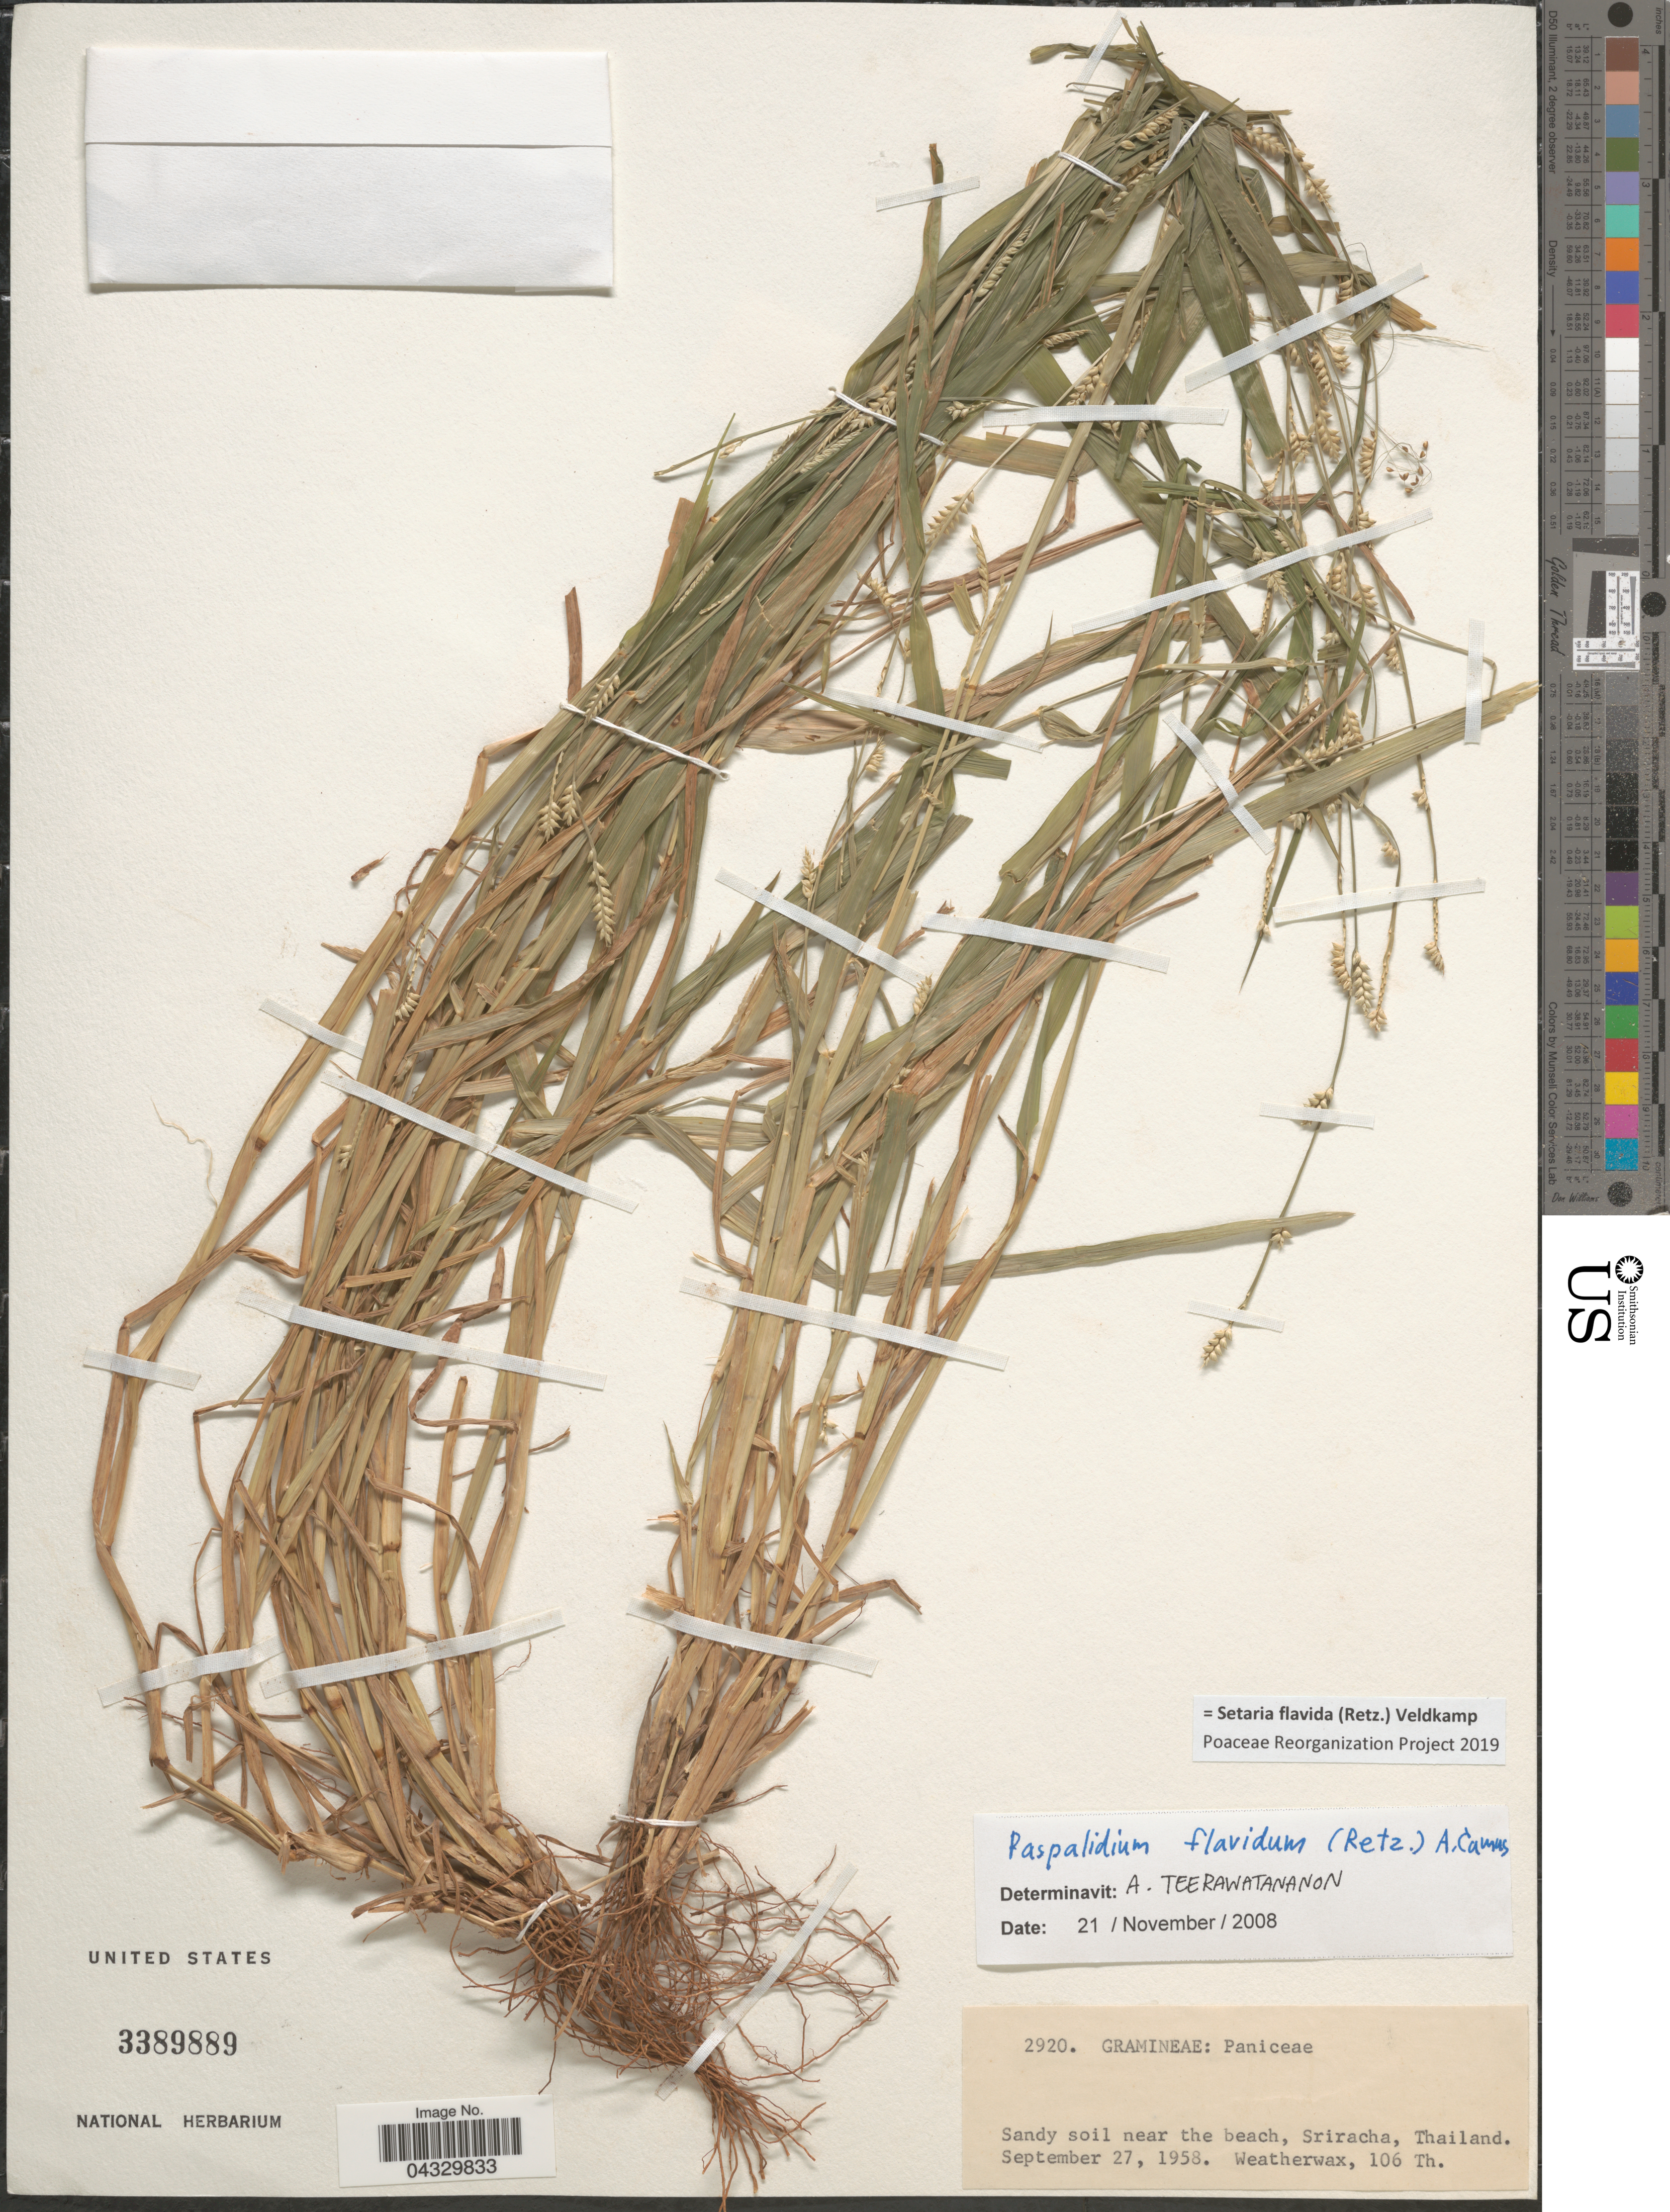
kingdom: Plantae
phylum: Tracheophyta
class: Liliopsida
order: Poales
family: Poaceae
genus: Setaria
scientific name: Setaria flavida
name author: (Retz.) Veldkamp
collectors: -. Weatherwax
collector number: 2920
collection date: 1958-09-27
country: Thailand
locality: Sandy soil near the beach, Sriracha.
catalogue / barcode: US 3389889